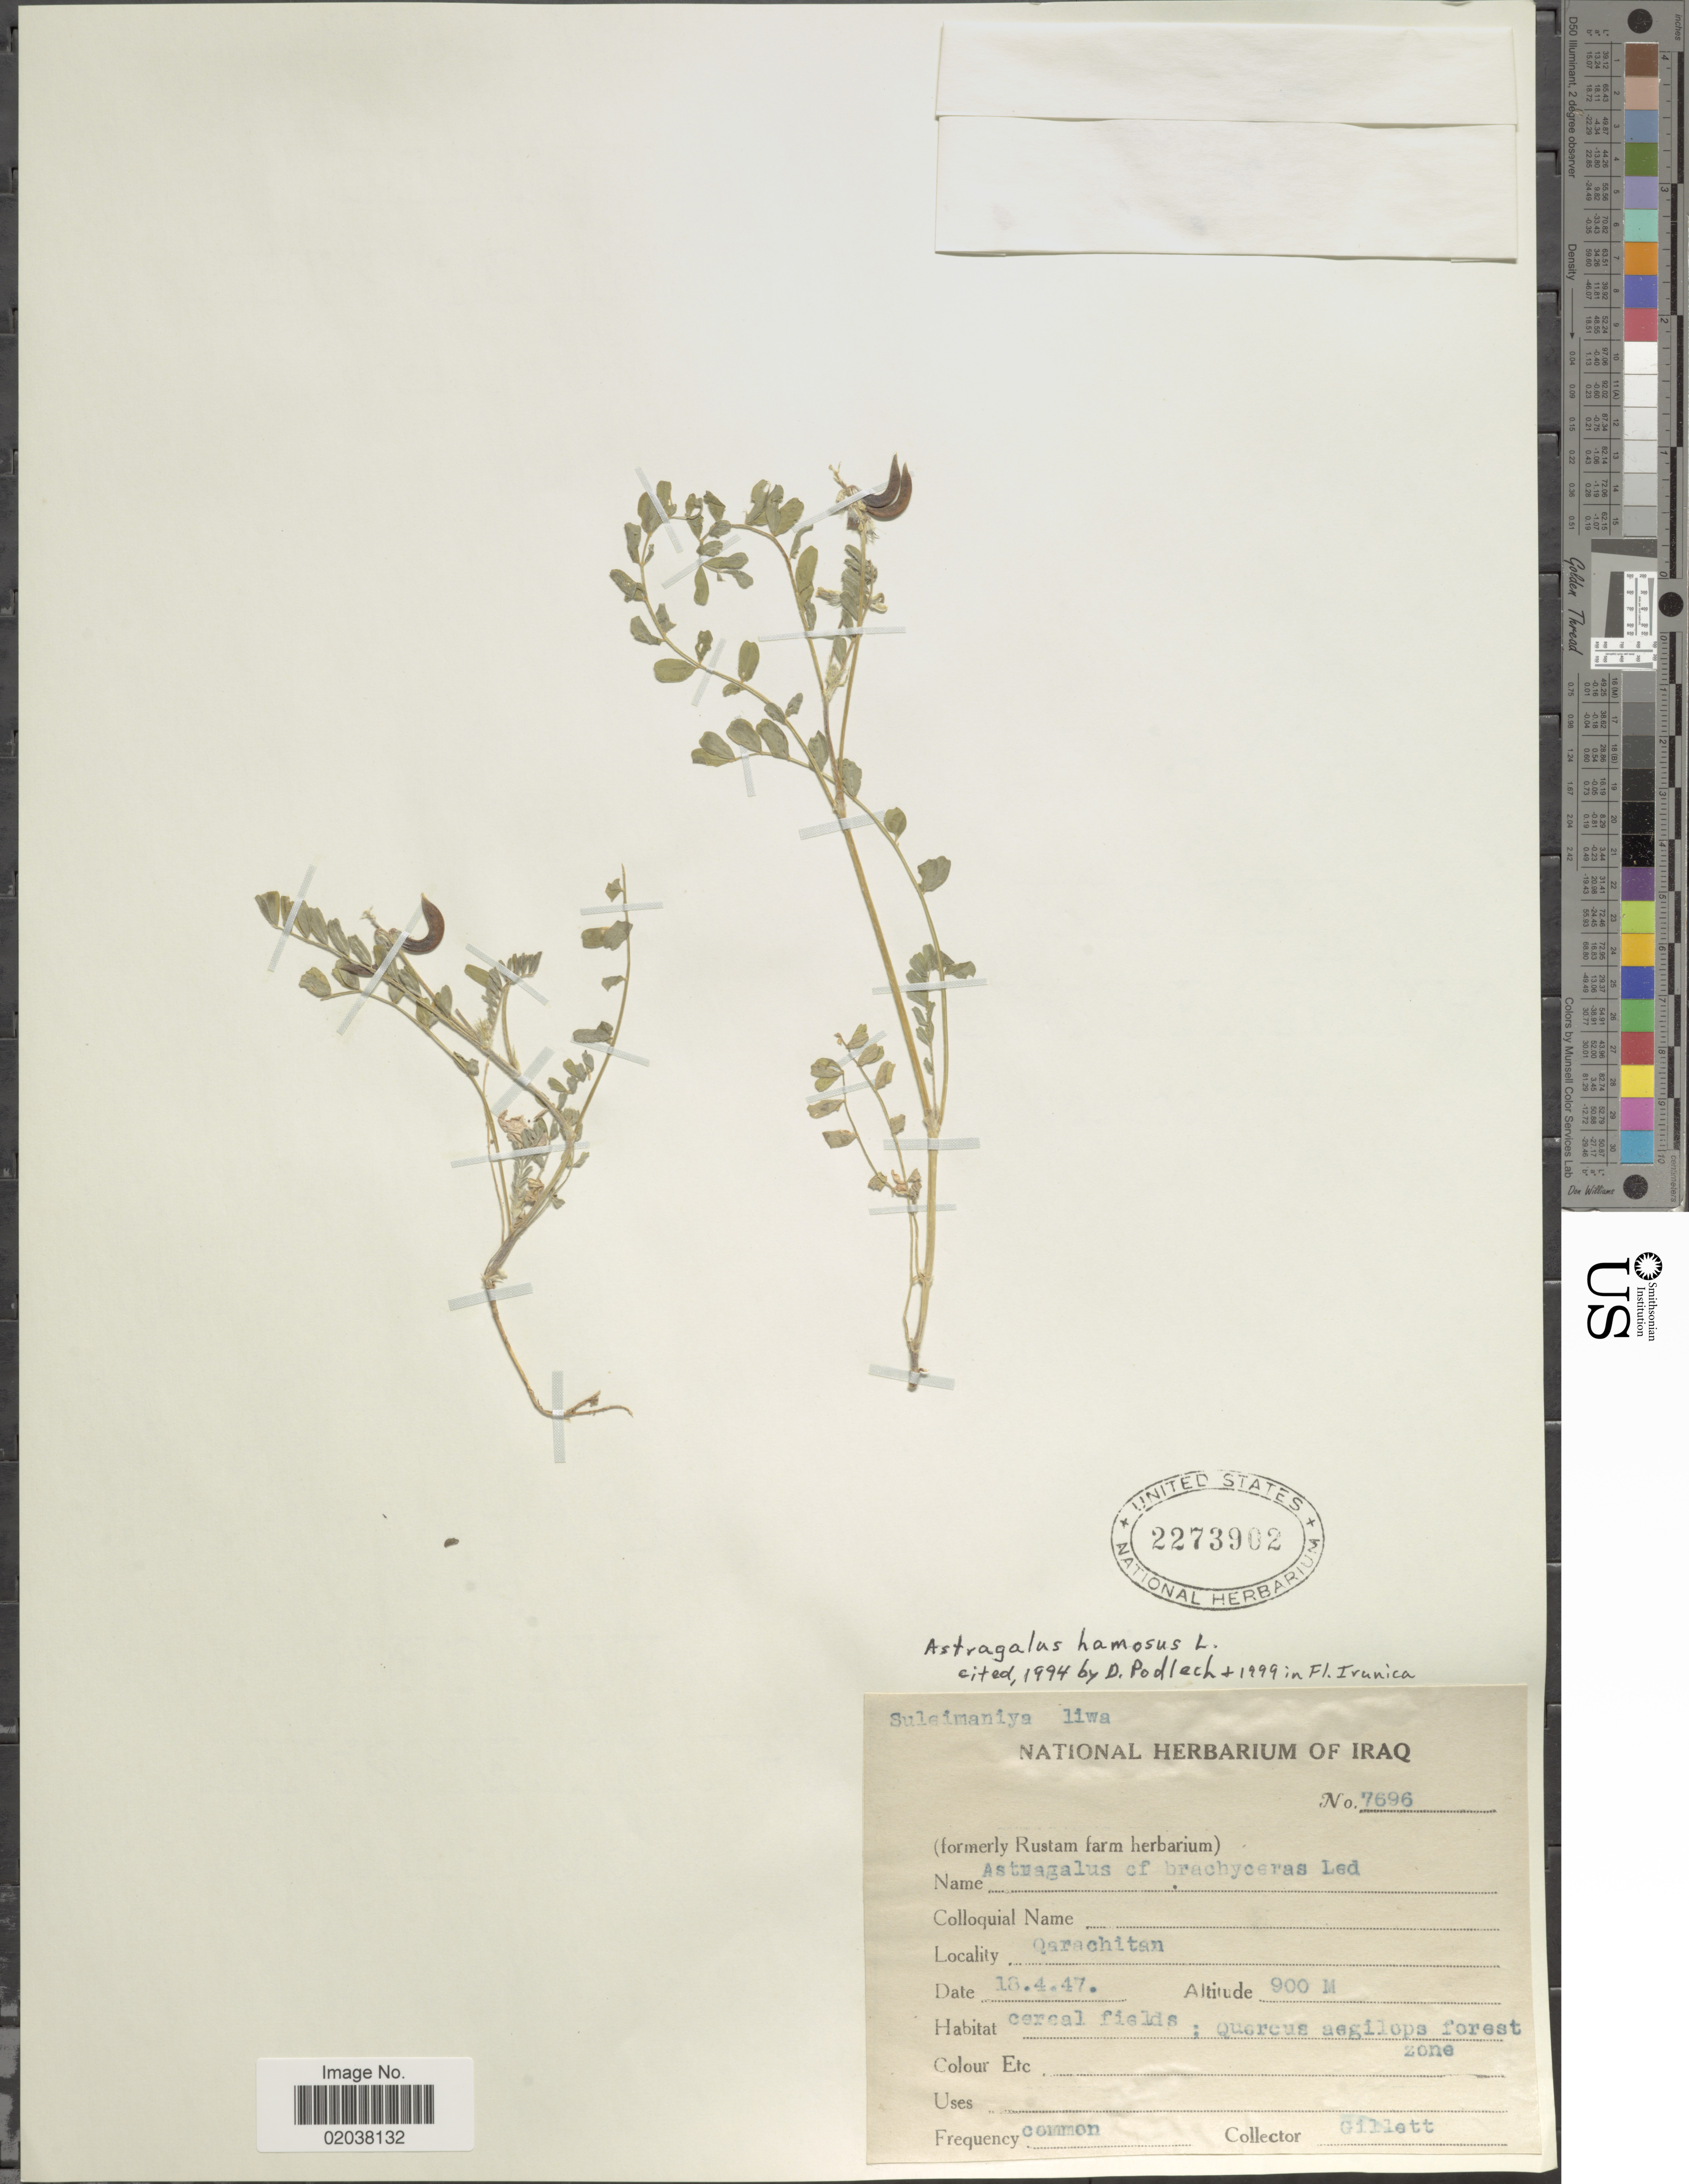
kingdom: Plantae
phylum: Tracheophyta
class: Magnoliopsida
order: Fabales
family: Fabaceae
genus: Astragalus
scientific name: Astragalus hamosus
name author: L.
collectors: Gillett, --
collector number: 7696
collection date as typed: Transcribed d/m/y: 18/4/47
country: Iraq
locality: Qarachitan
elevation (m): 900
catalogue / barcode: US 2273902